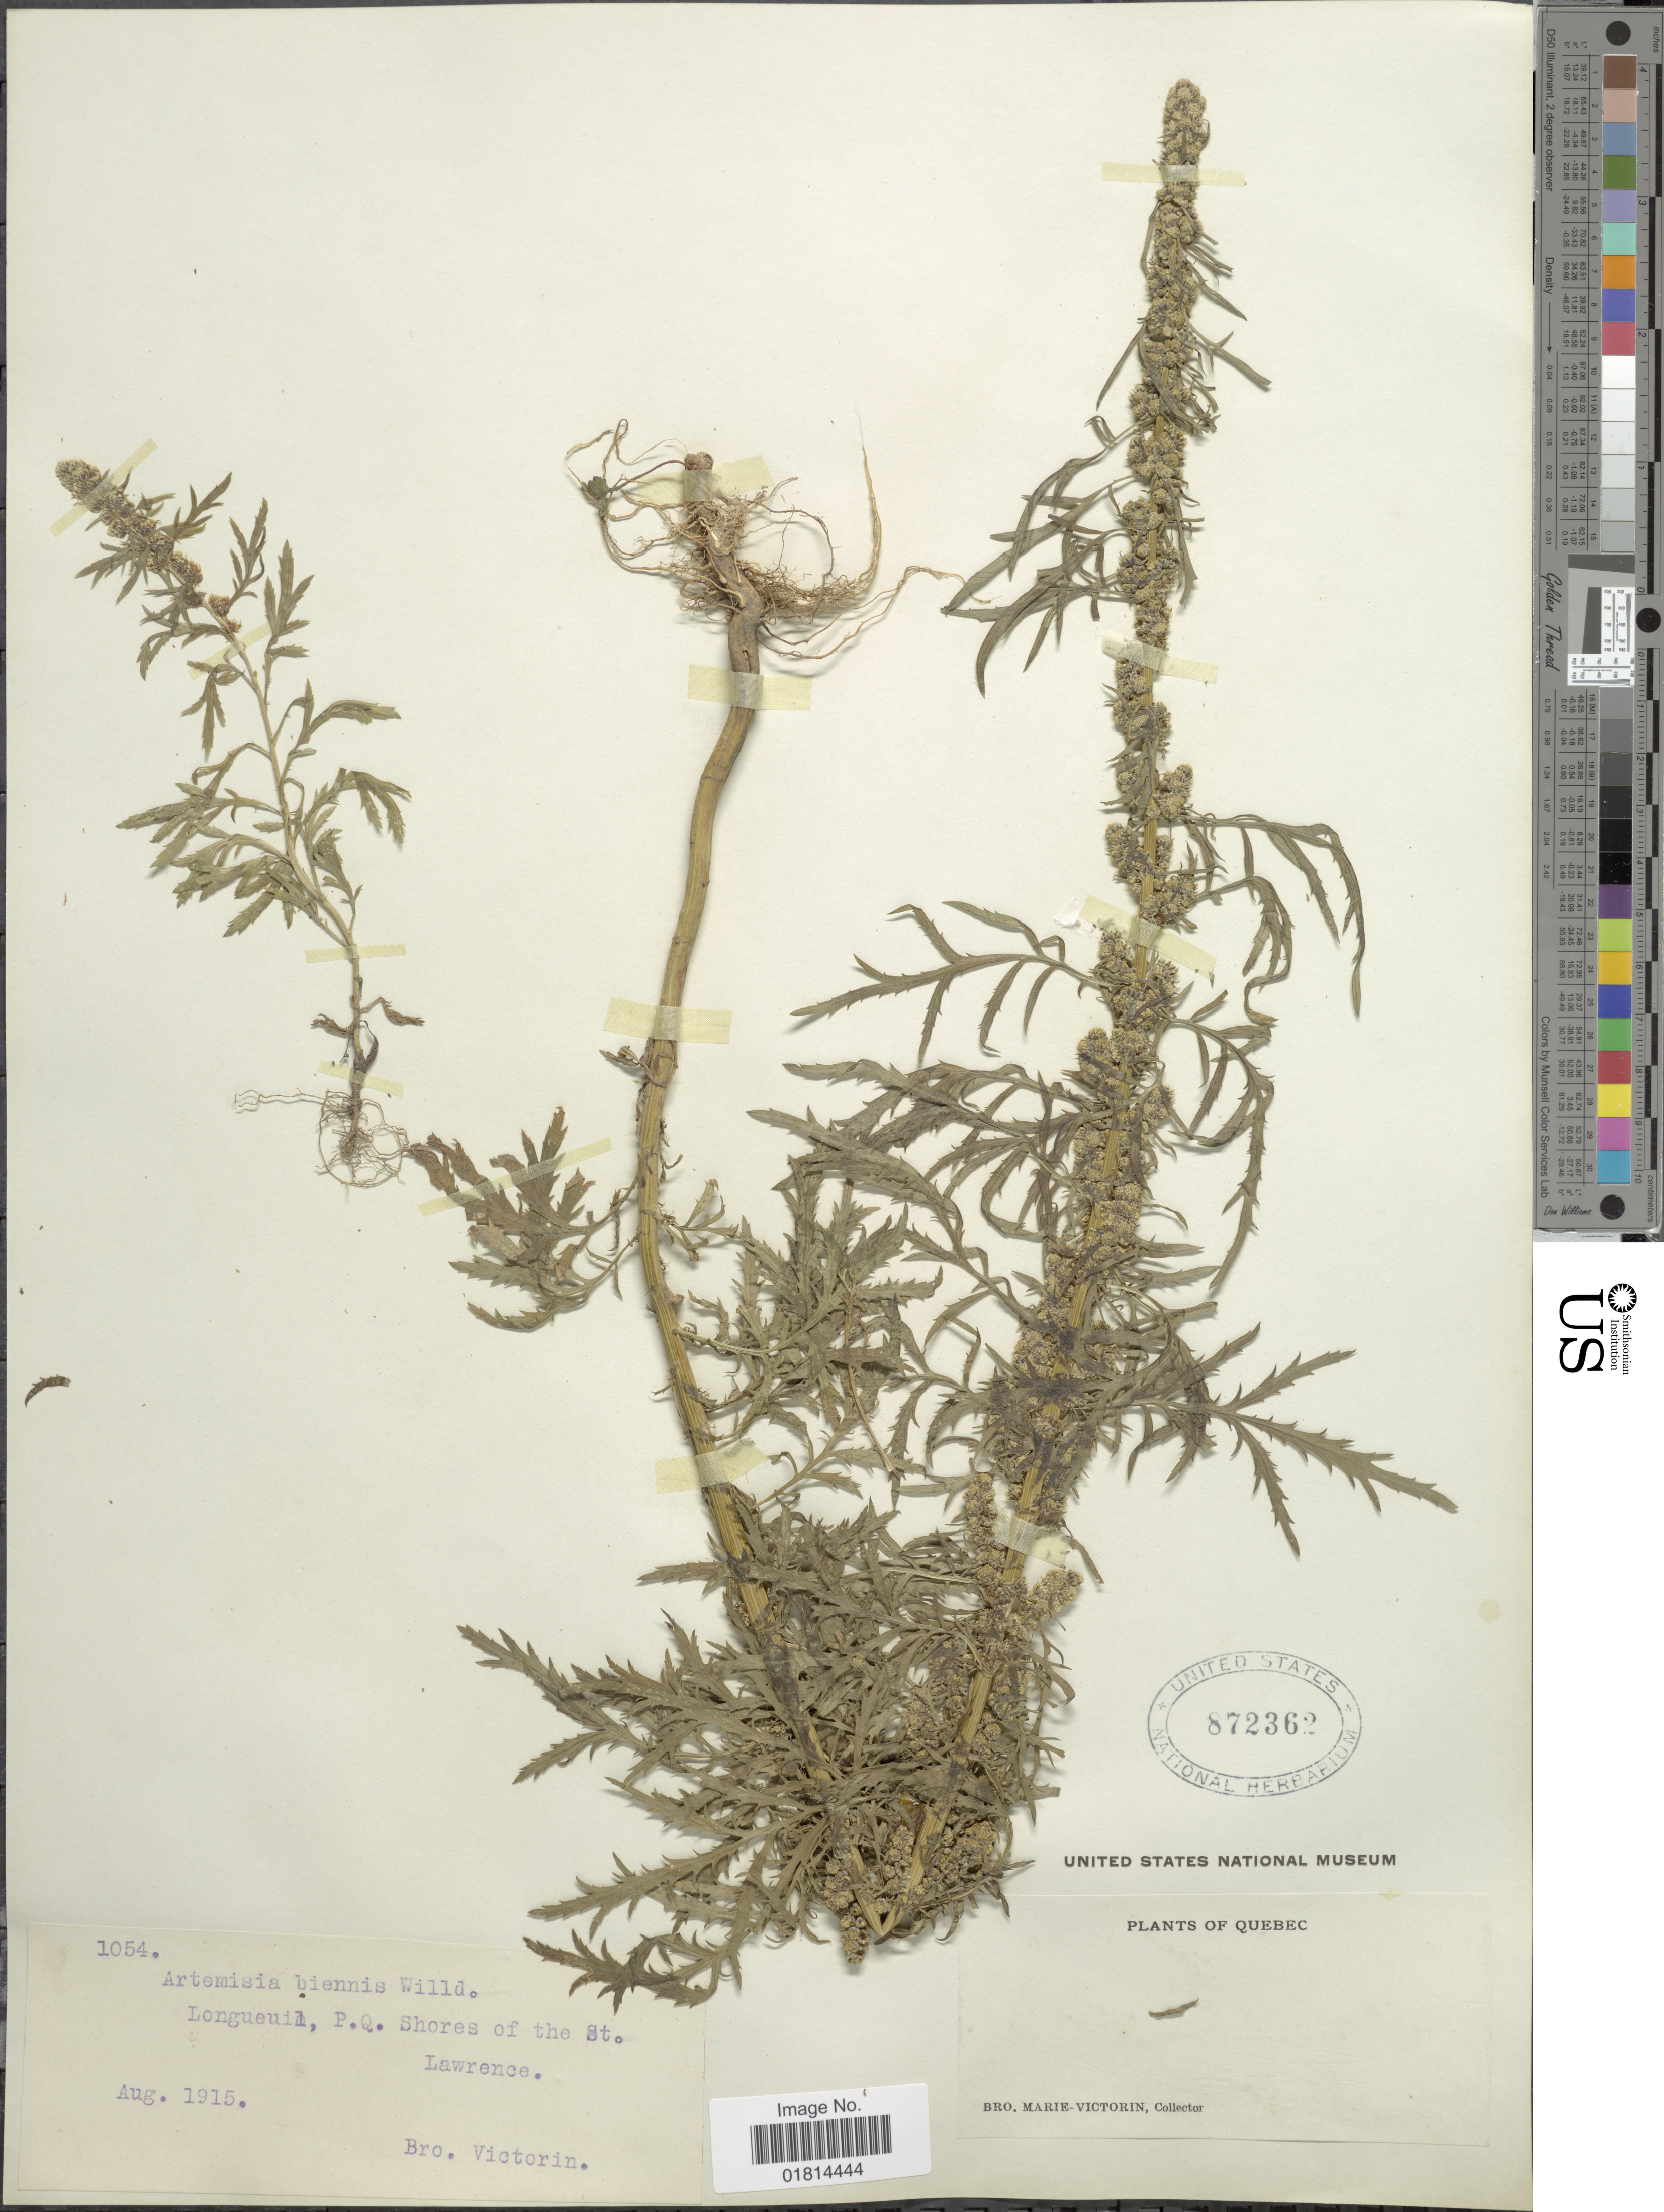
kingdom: Plantae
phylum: Tracheophyta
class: Magnoliopsida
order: Asterales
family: Asteraceae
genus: Artemisia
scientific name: Artemisia biennis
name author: Willd.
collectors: B. Victorin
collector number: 1054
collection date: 1915-08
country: Canada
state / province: Quebec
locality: Longueuil, P.Q. Shores of the St. Lawrence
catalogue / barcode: US 872362